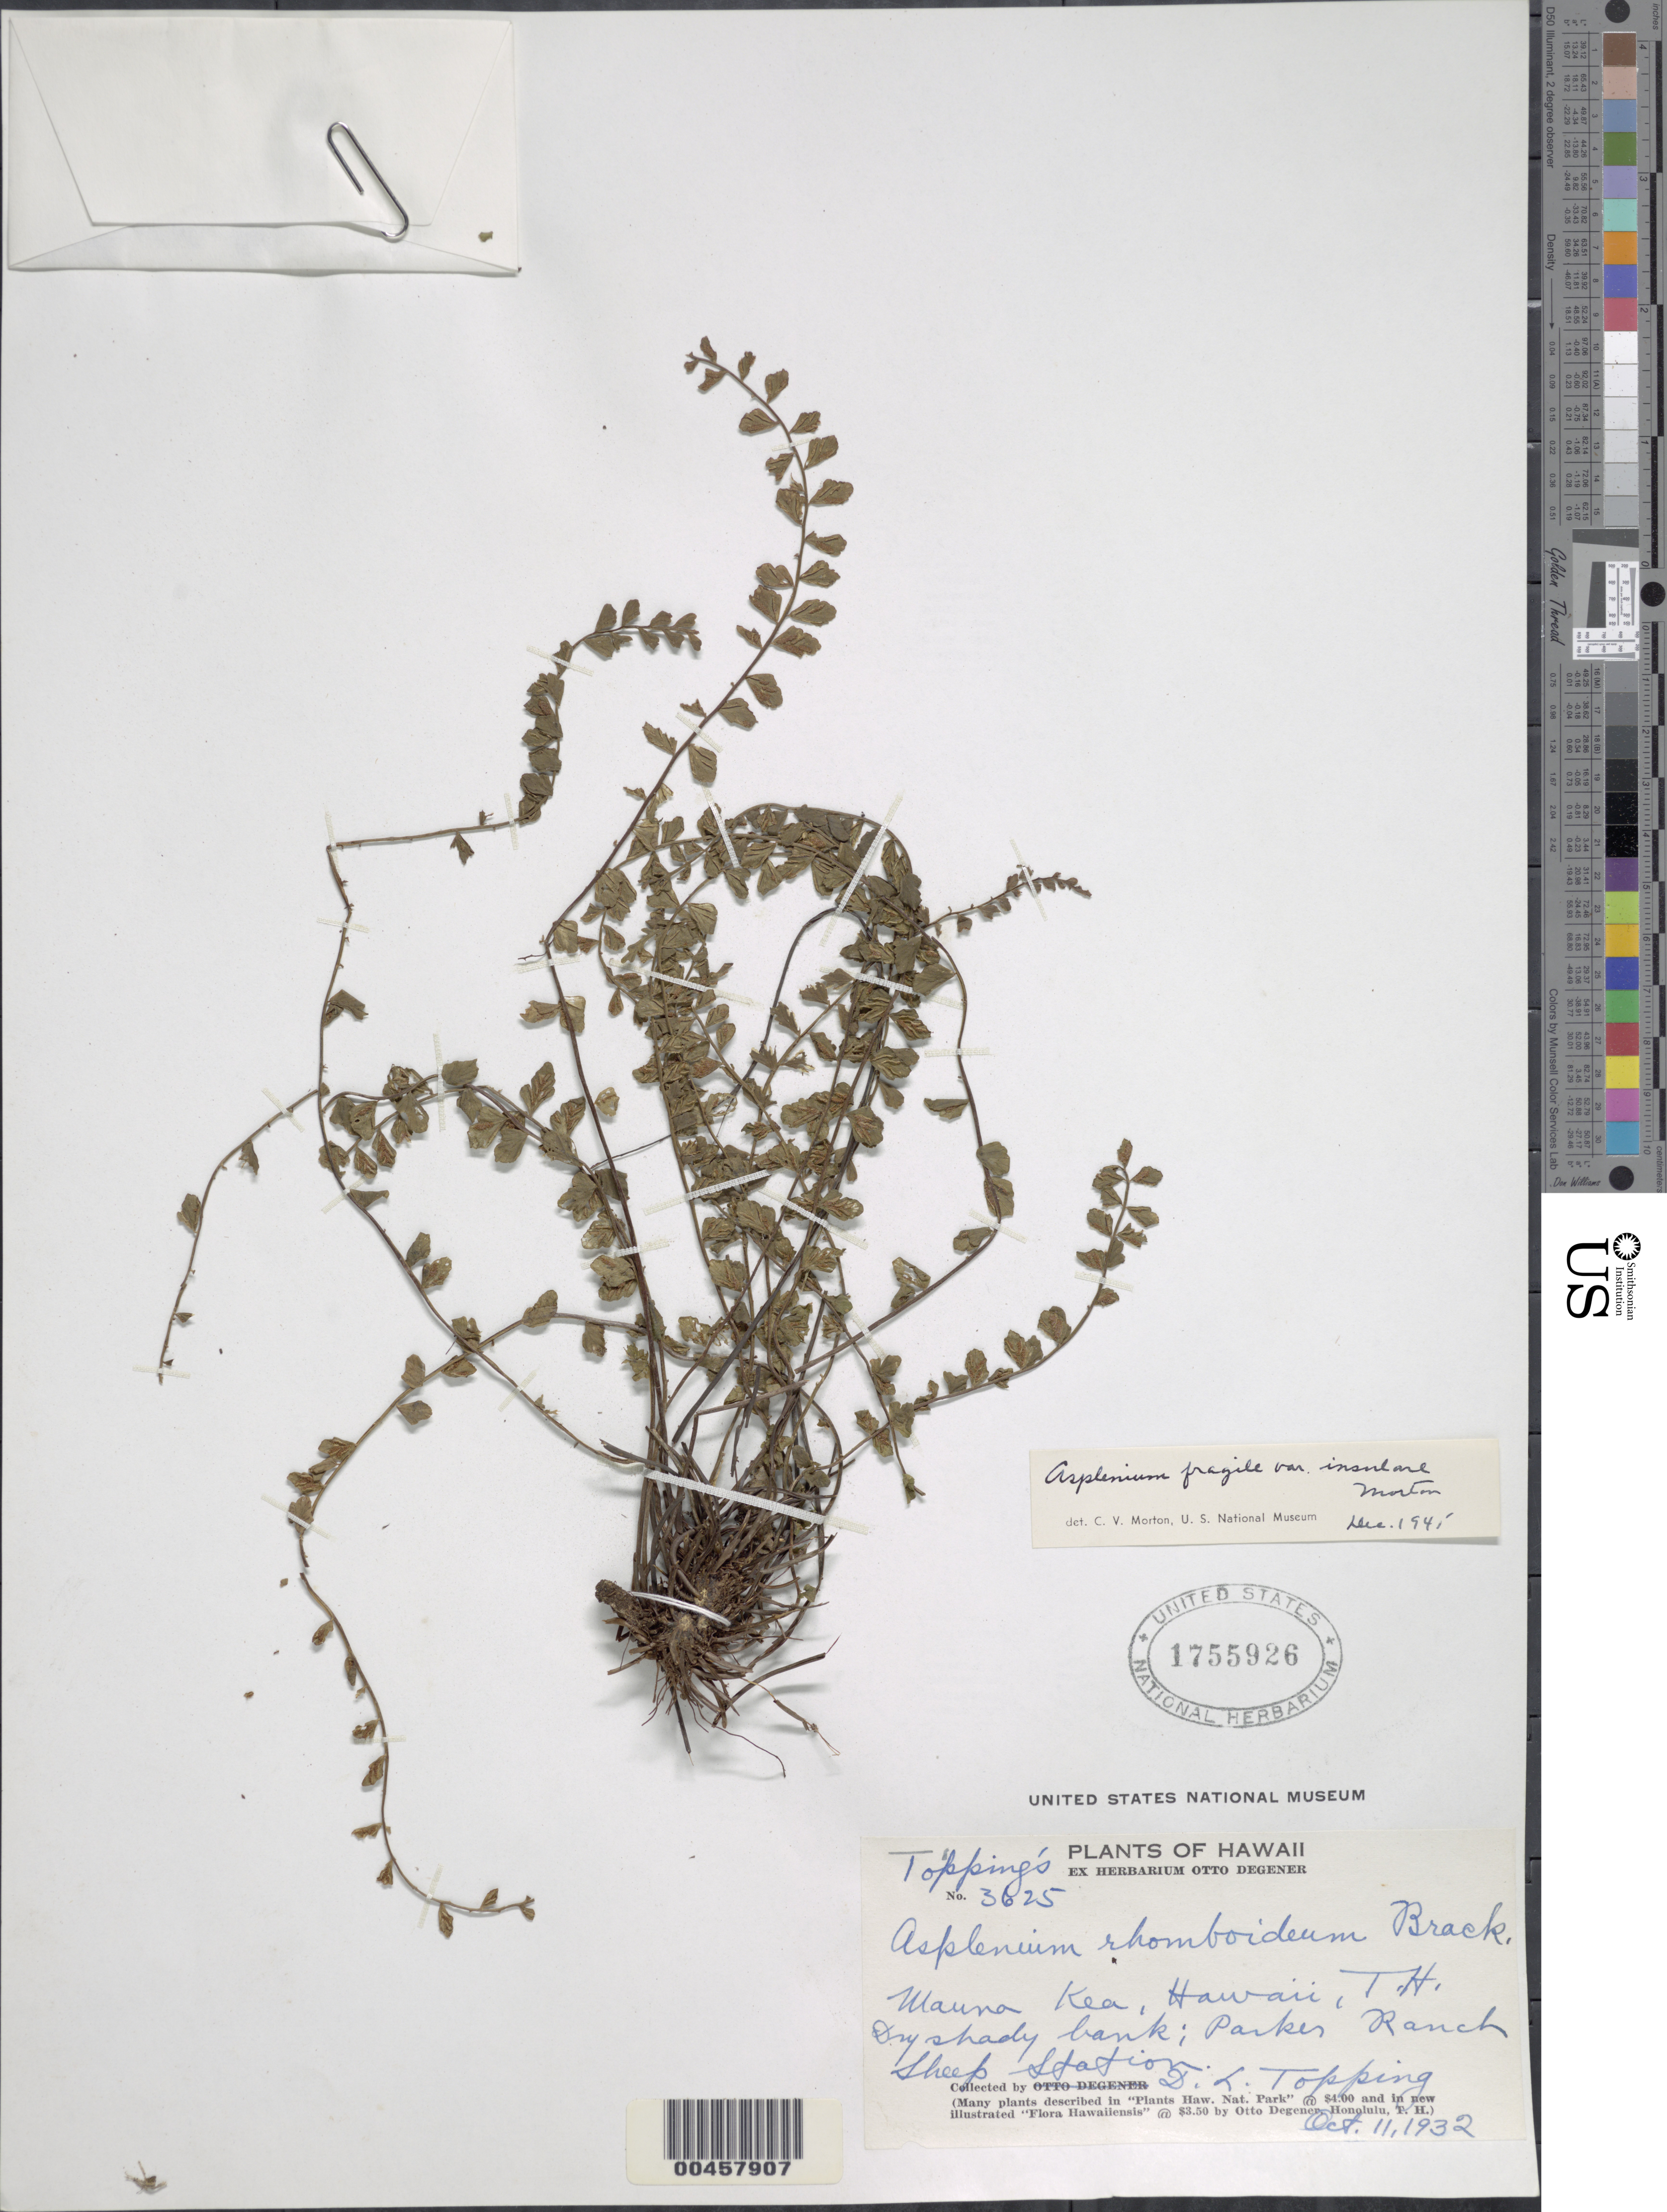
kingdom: Plantae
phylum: Tracheophyta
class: Polypodiopsida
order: Polypodiales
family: Aspleniaceae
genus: Asplenium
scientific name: Asplenium peruvianum var. insulare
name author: (C.V. Morton) D.D. Palmer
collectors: D. L. Topping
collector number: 3625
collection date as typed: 11 Oct 1932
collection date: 1932-10-11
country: United States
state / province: Hawaii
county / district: Hawaii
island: Hawaii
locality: Mauna Kea, Hawaii, T.H., Parker Ranch Sheep Station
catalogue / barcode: US 1755926